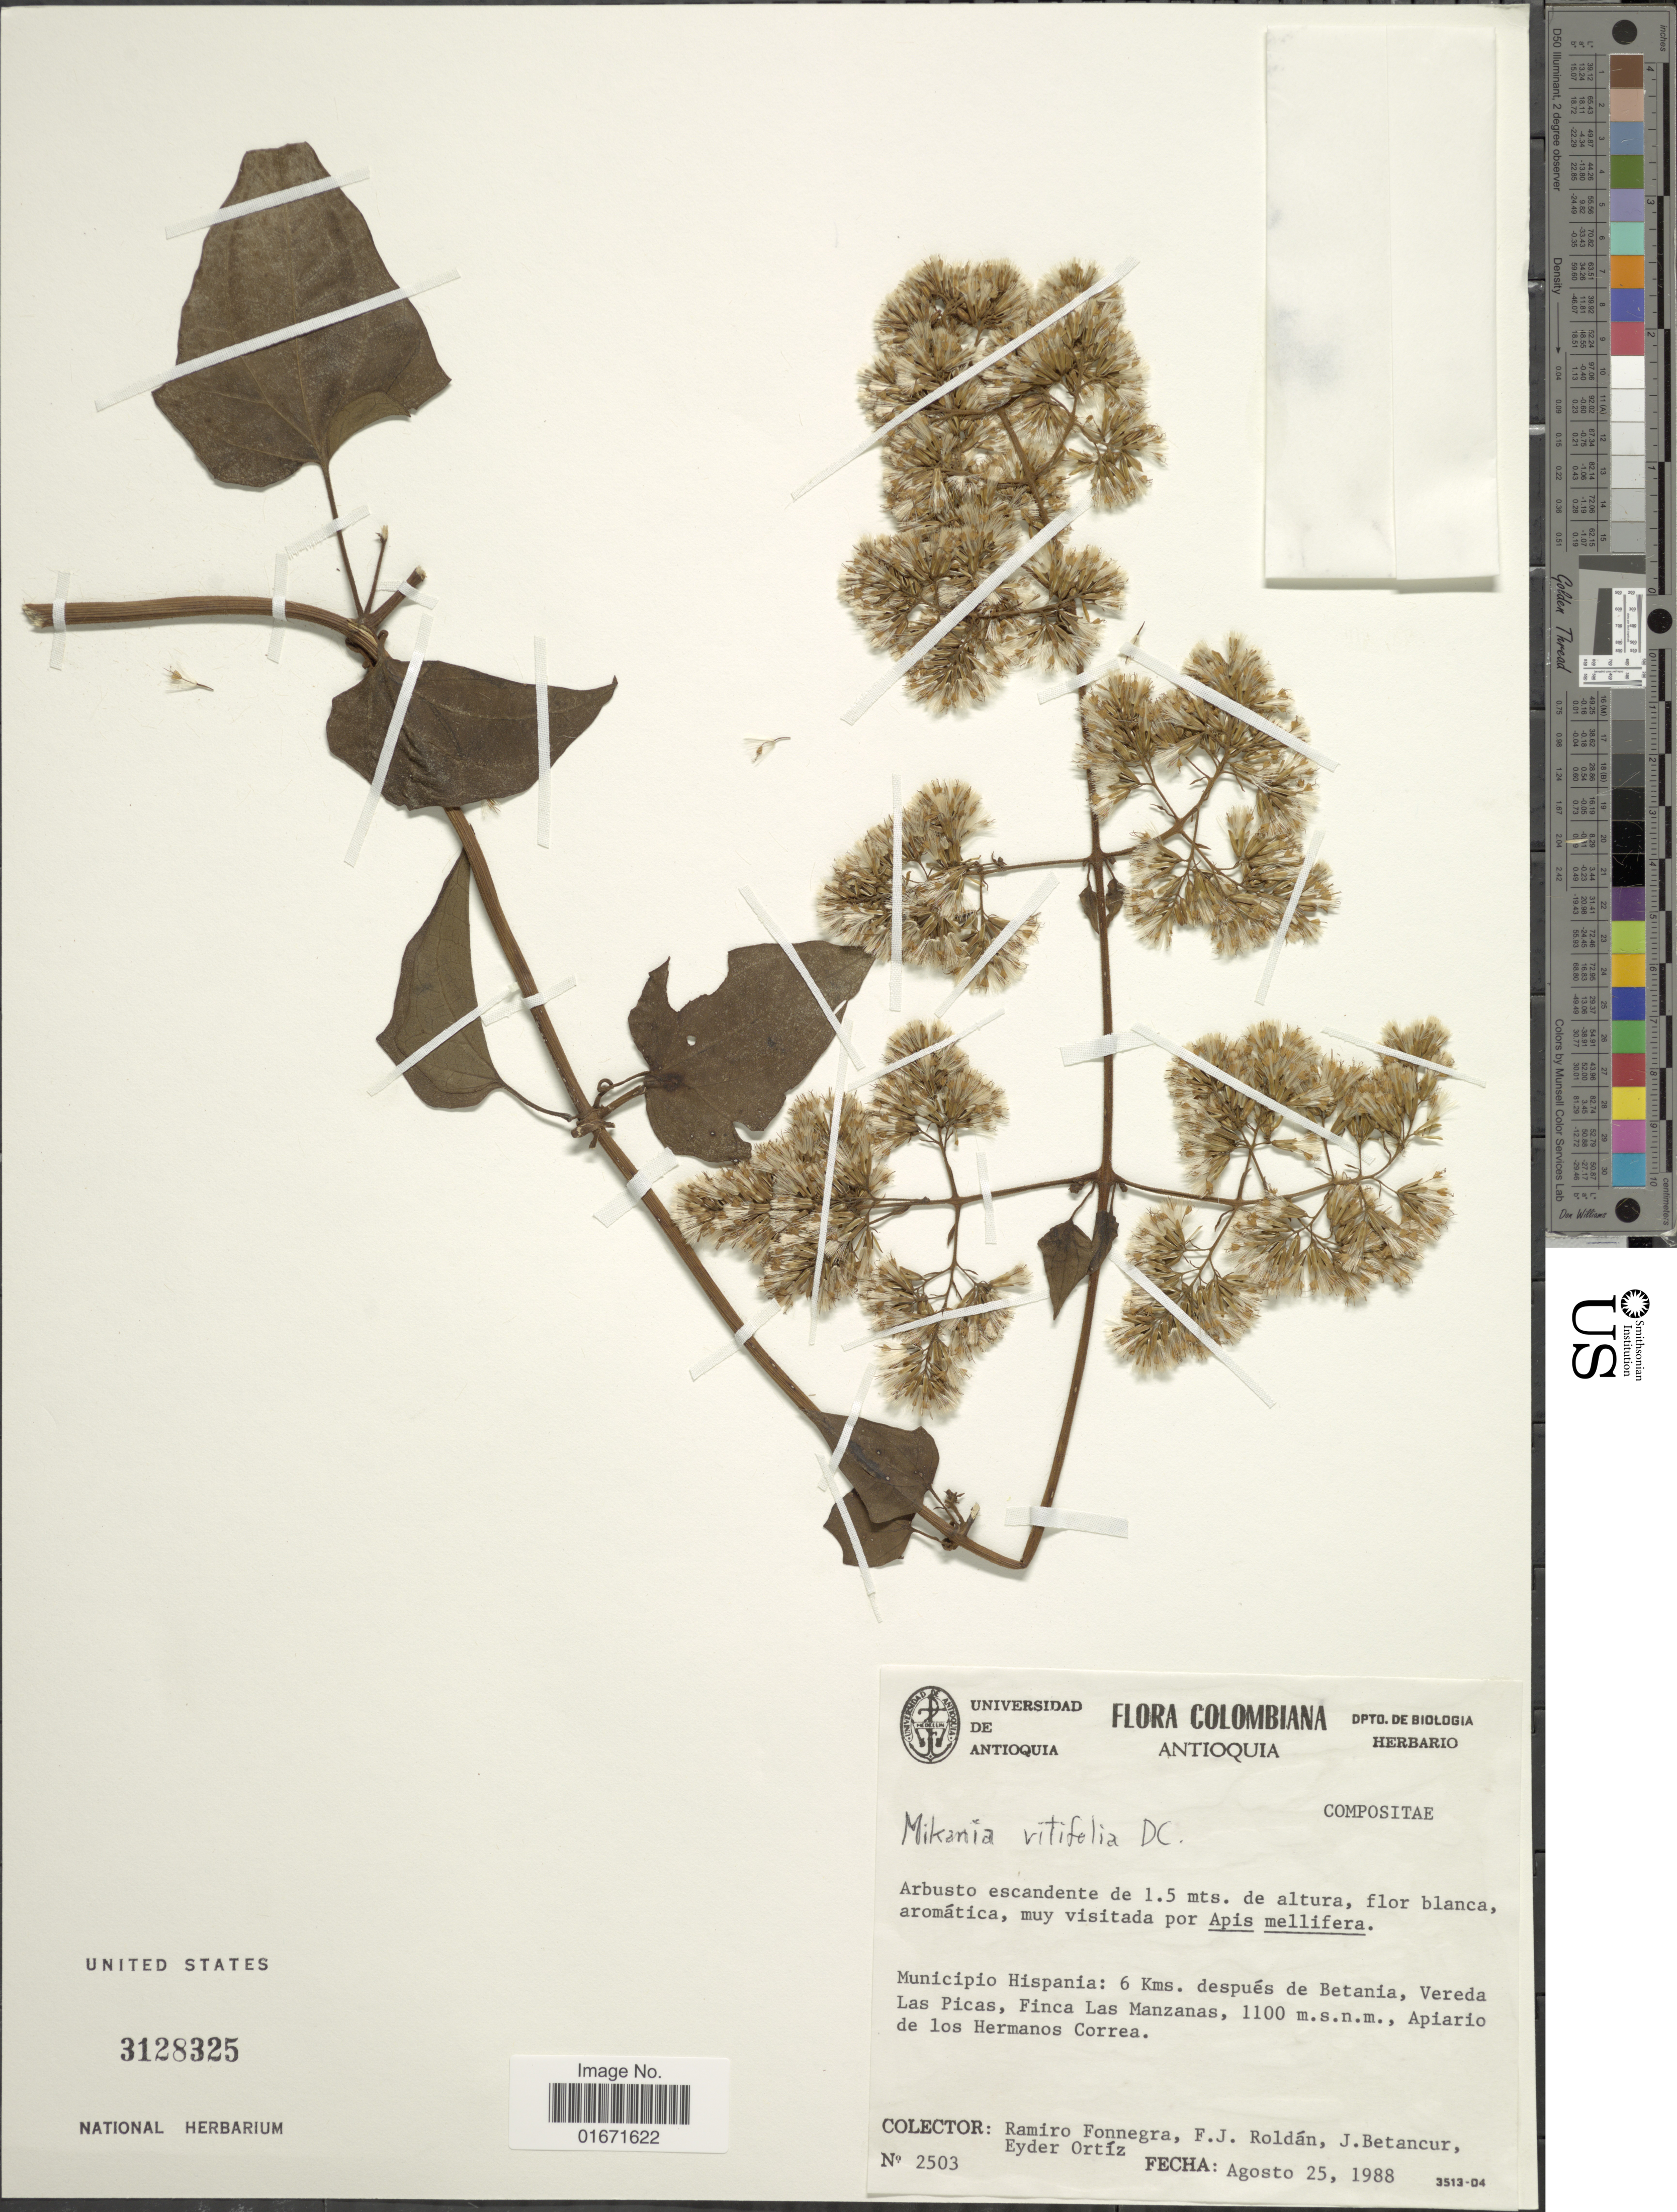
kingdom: Plantae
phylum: Tracheophyta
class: Magnoliopsida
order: Asterales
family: Asteraceae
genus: Mikania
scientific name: Mikania vitifolia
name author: DC.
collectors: R. Fonnegra G., F. J. Roldán, J. Betancur & E. Ortiz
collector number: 2503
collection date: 1988-08-25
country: Colombia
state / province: Antioquia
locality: Municipio Hispania: 6 Kms. después de Betania, Vereda Las Picas, Finca Las Manzanas, Apiario de los Hermanos Correa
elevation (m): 1100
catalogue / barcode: US 3128325